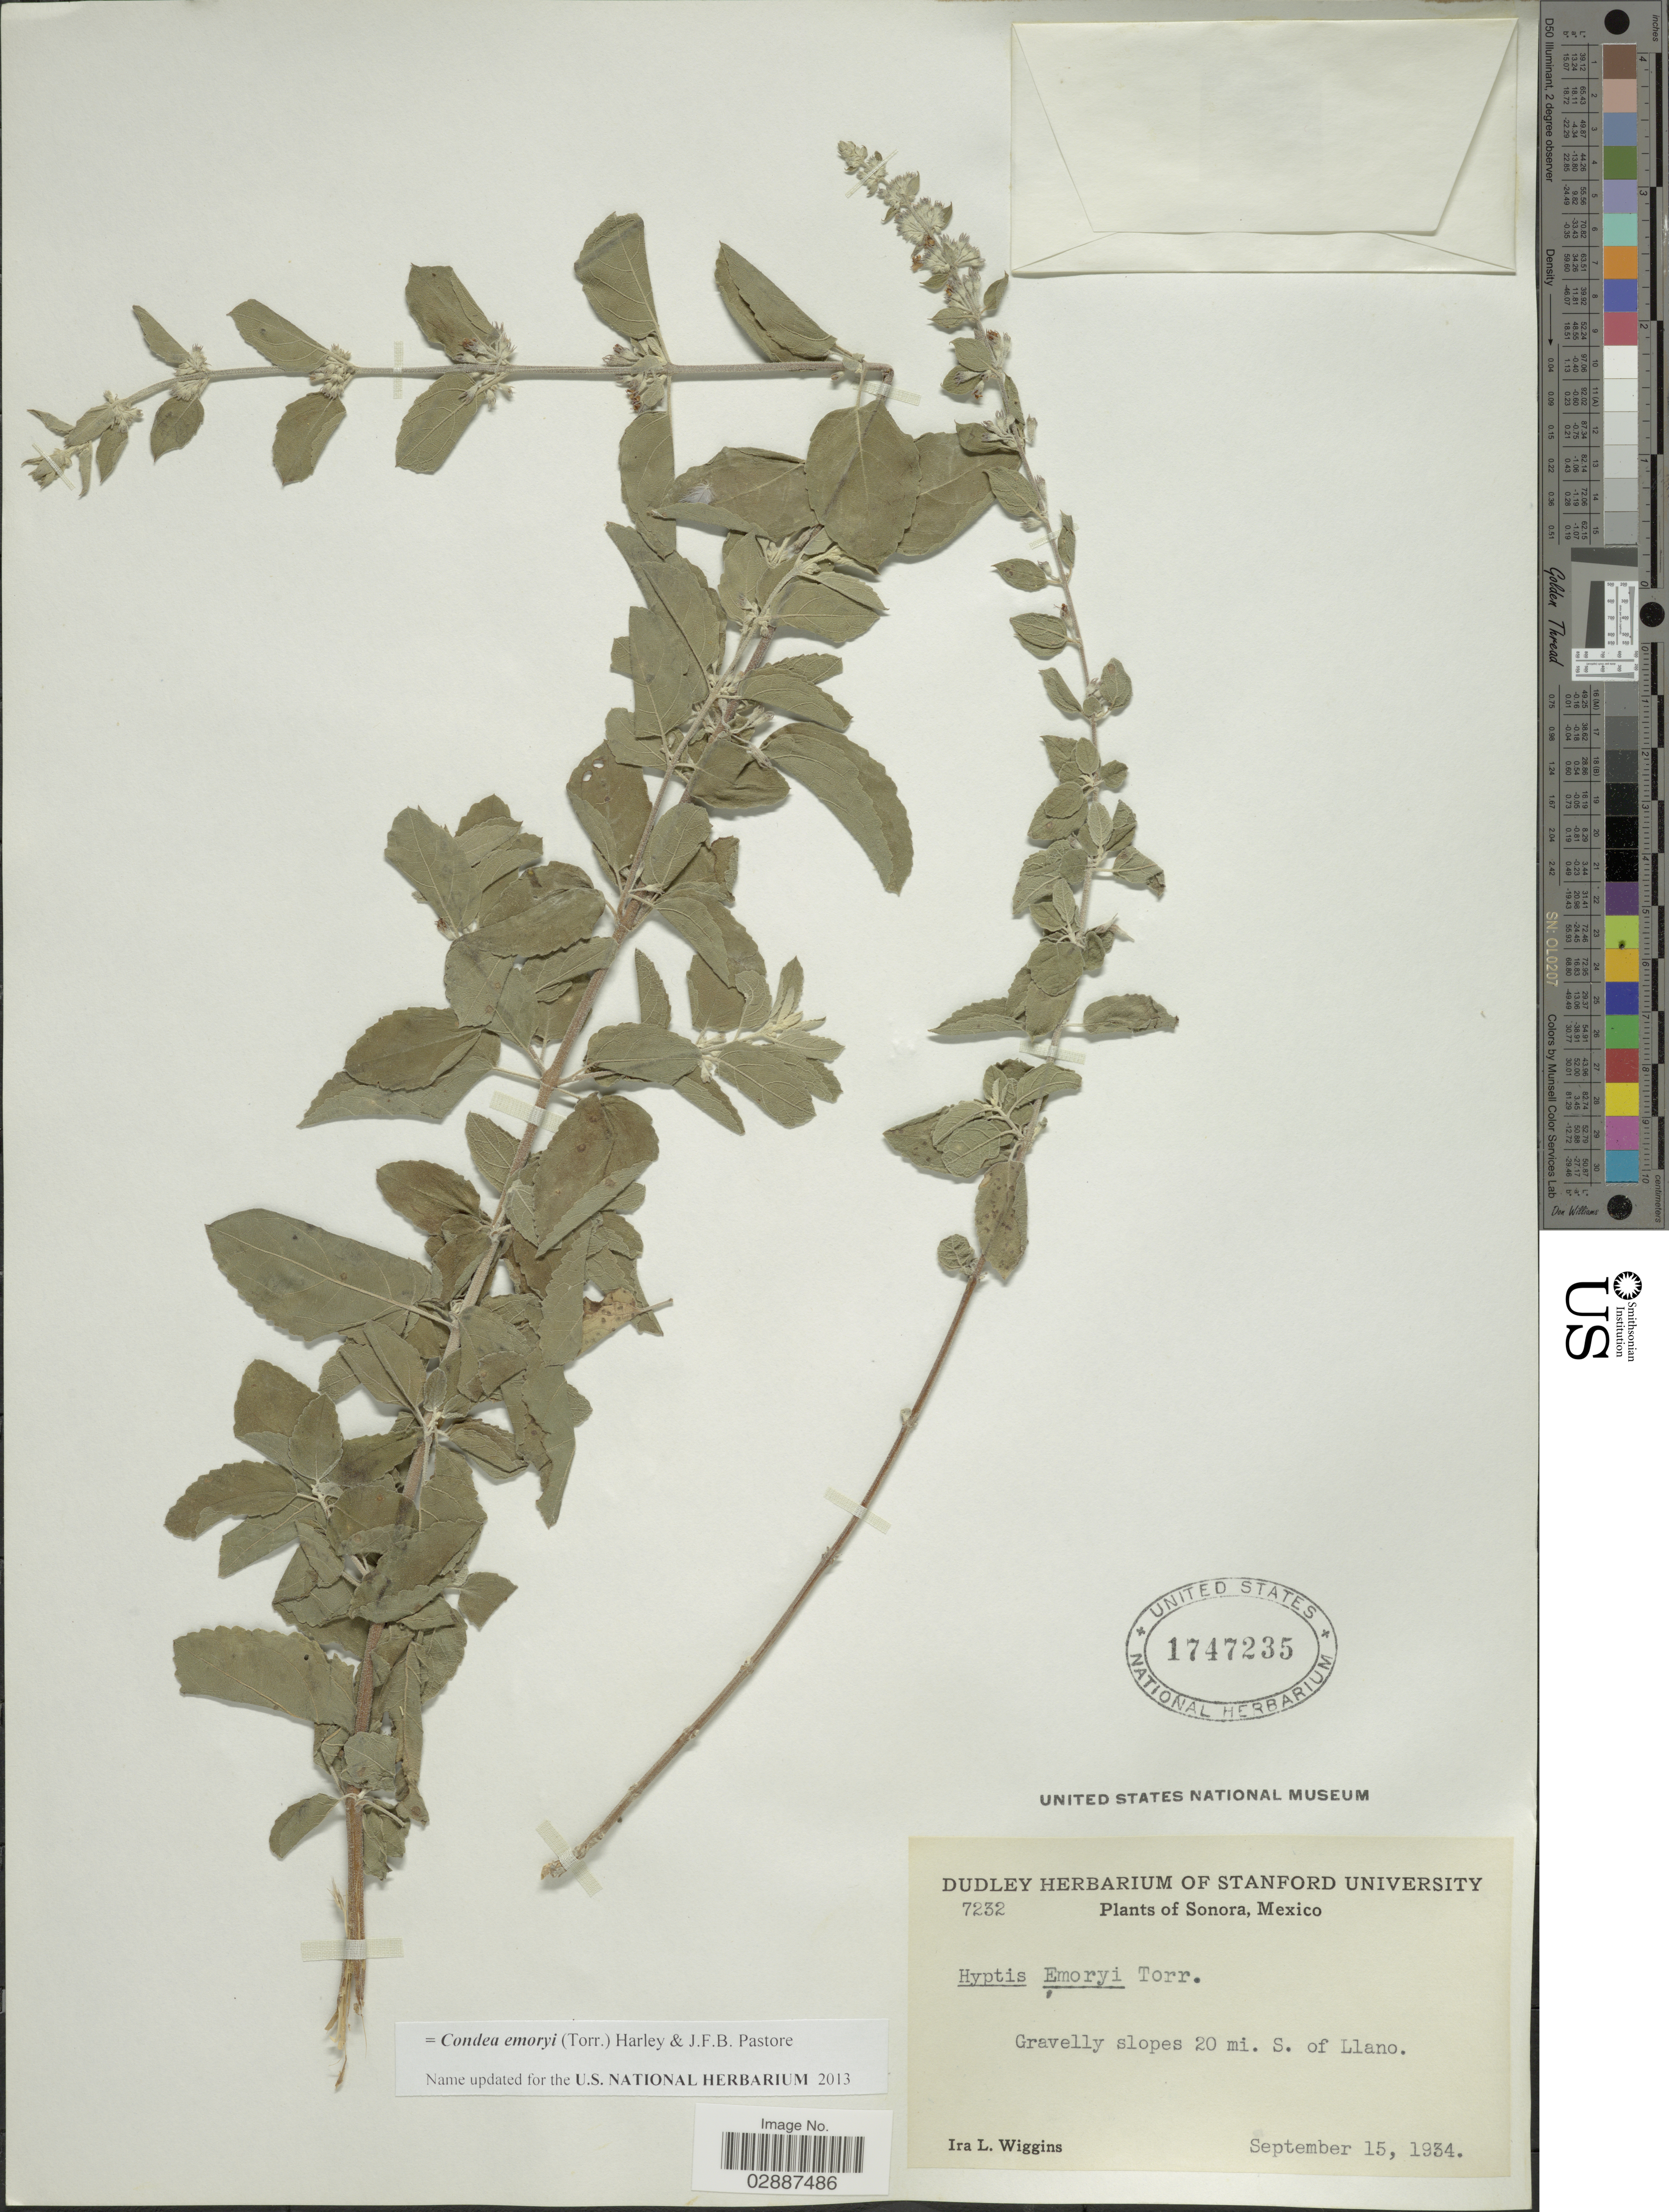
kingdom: Plantae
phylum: Tracheophyta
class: Magnoliopsida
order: Lamiales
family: Lamiaceae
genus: Condea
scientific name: Condea emoryi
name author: (Torr.) Harley & J.F.B. Pastore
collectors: I. L. Wiggins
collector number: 7232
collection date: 1934-09-15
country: Mexico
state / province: Sonora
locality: Gravelly slopes 20 mi. S. of Llano.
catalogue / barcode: US 1747235